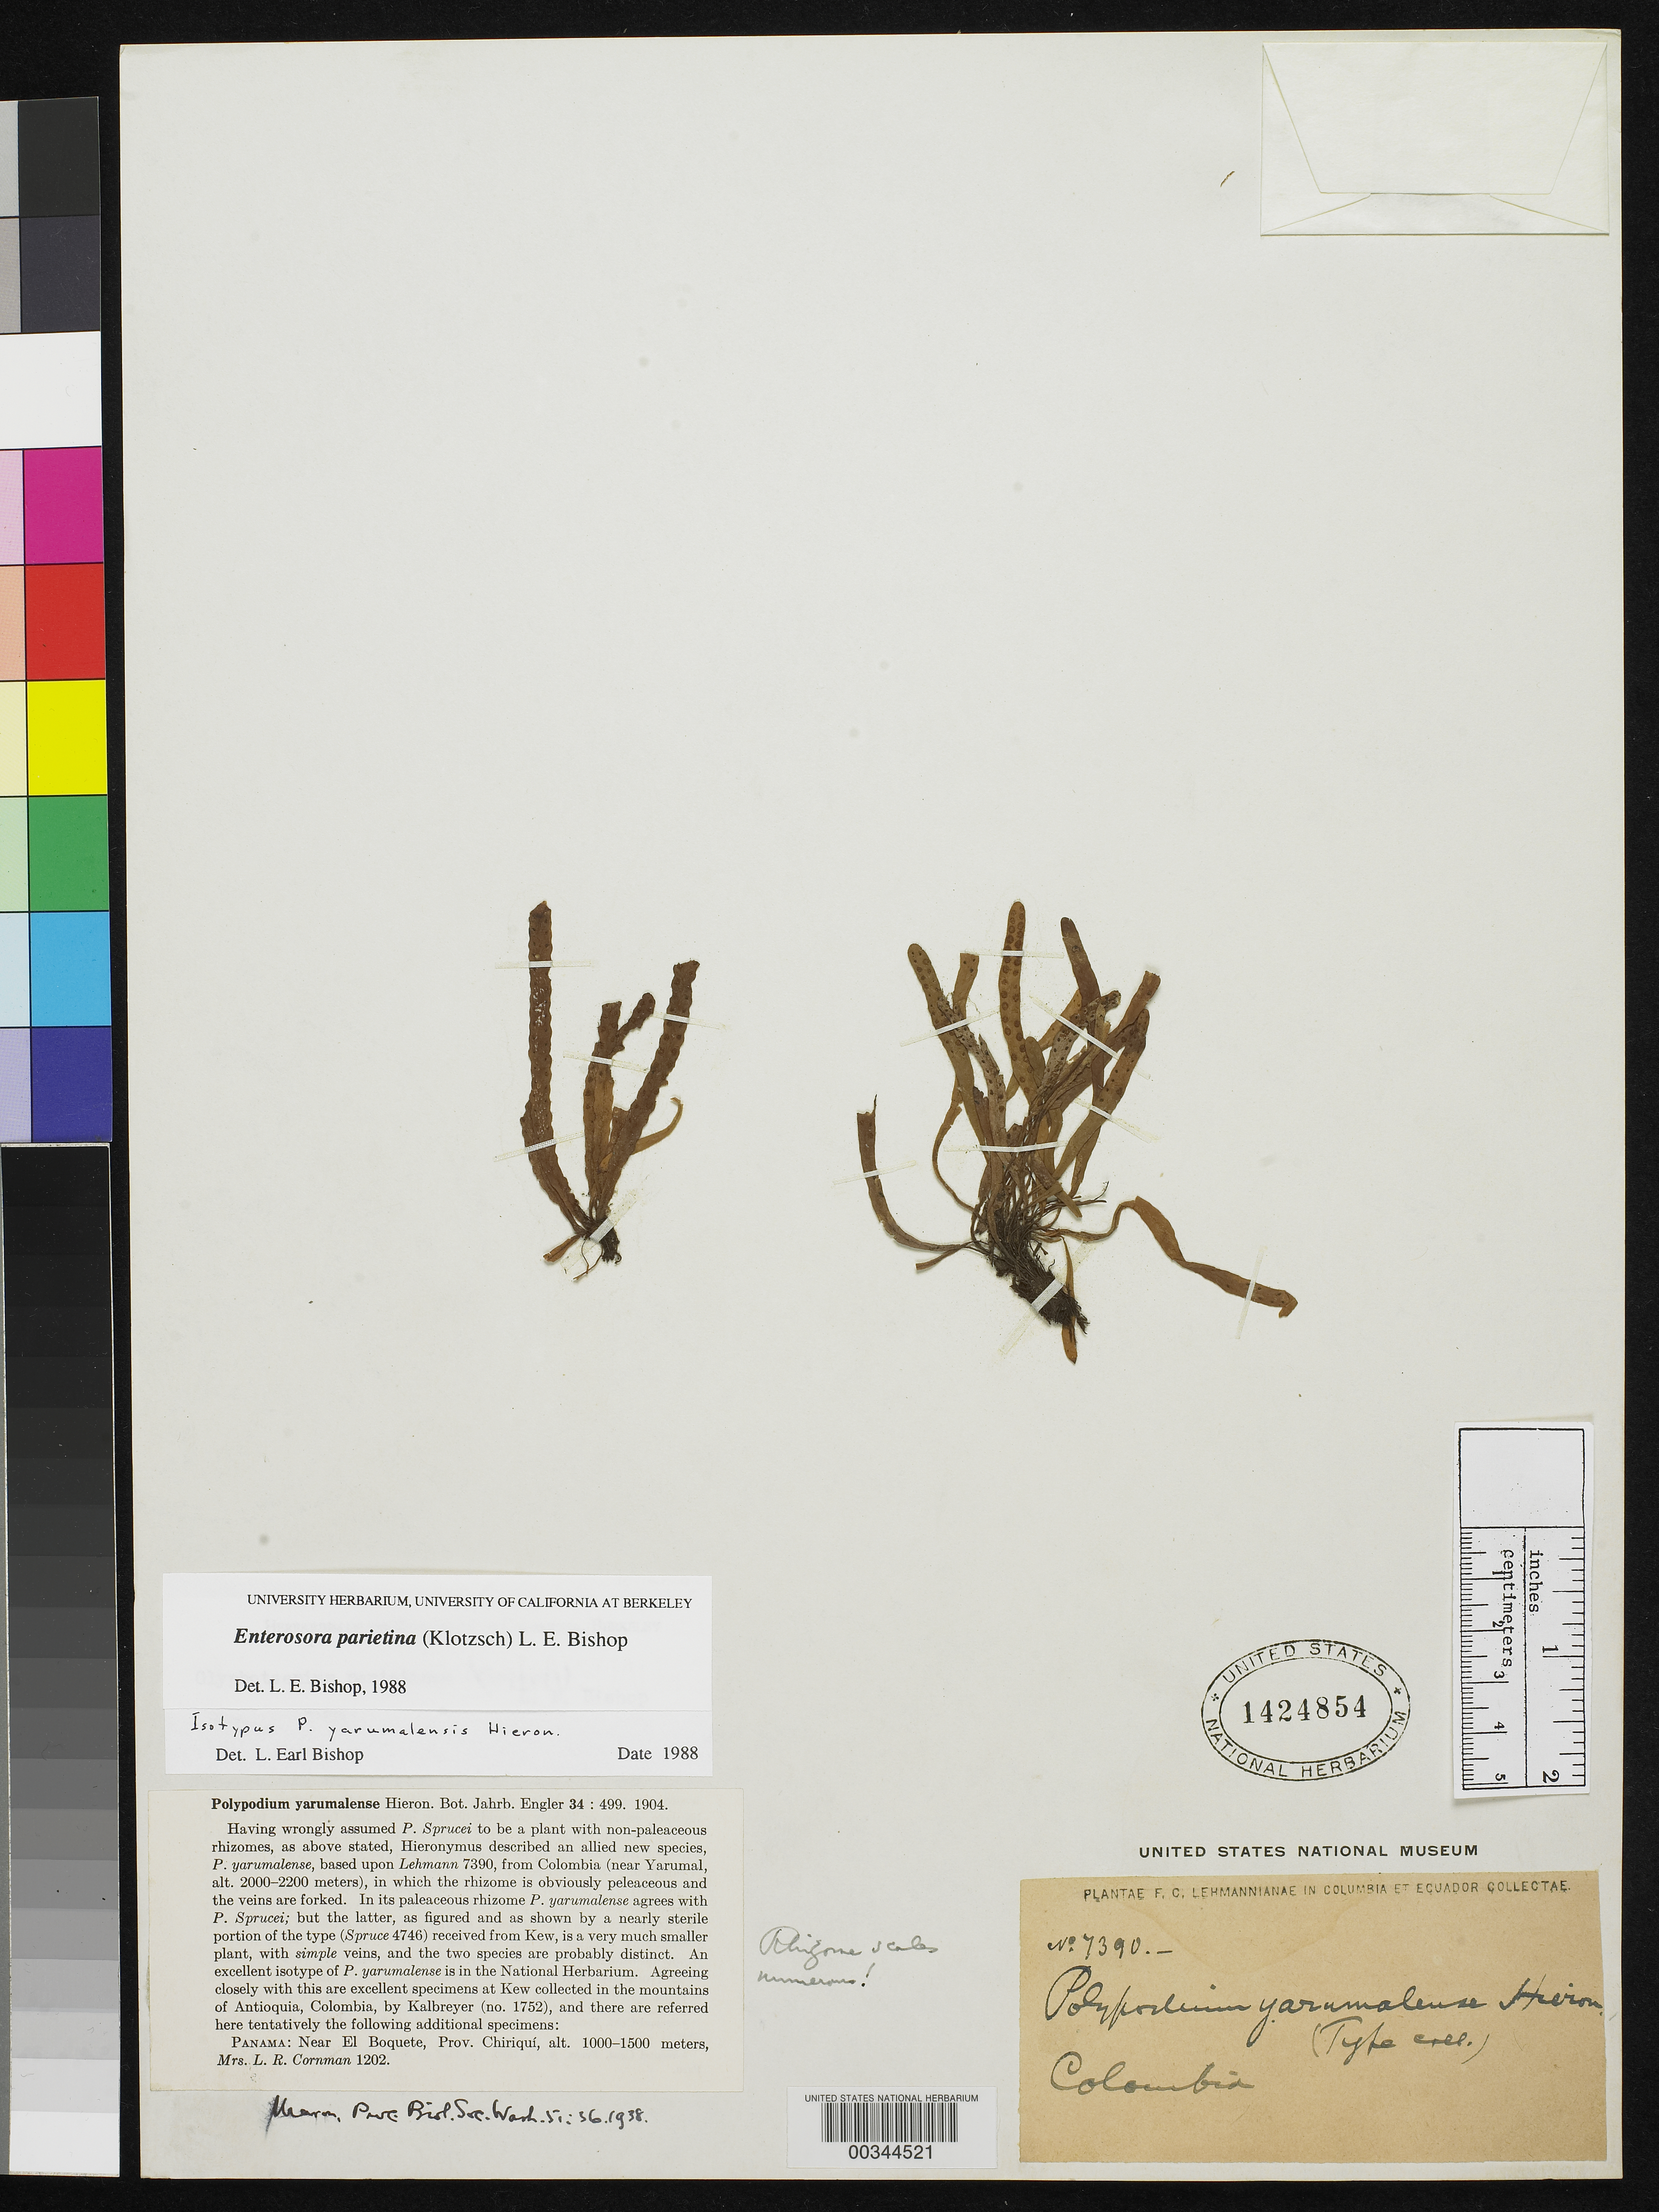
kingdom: Plantae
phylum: Tracheophyta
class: Polypodiopsida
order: Polypodiales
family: Polypodiaceae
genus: Polypodium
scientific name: Polypodium yarumalense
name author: Hieron.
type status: Isotype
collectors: F. C. Lehmann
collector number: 7390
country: Colombia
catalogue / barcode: US 1424854